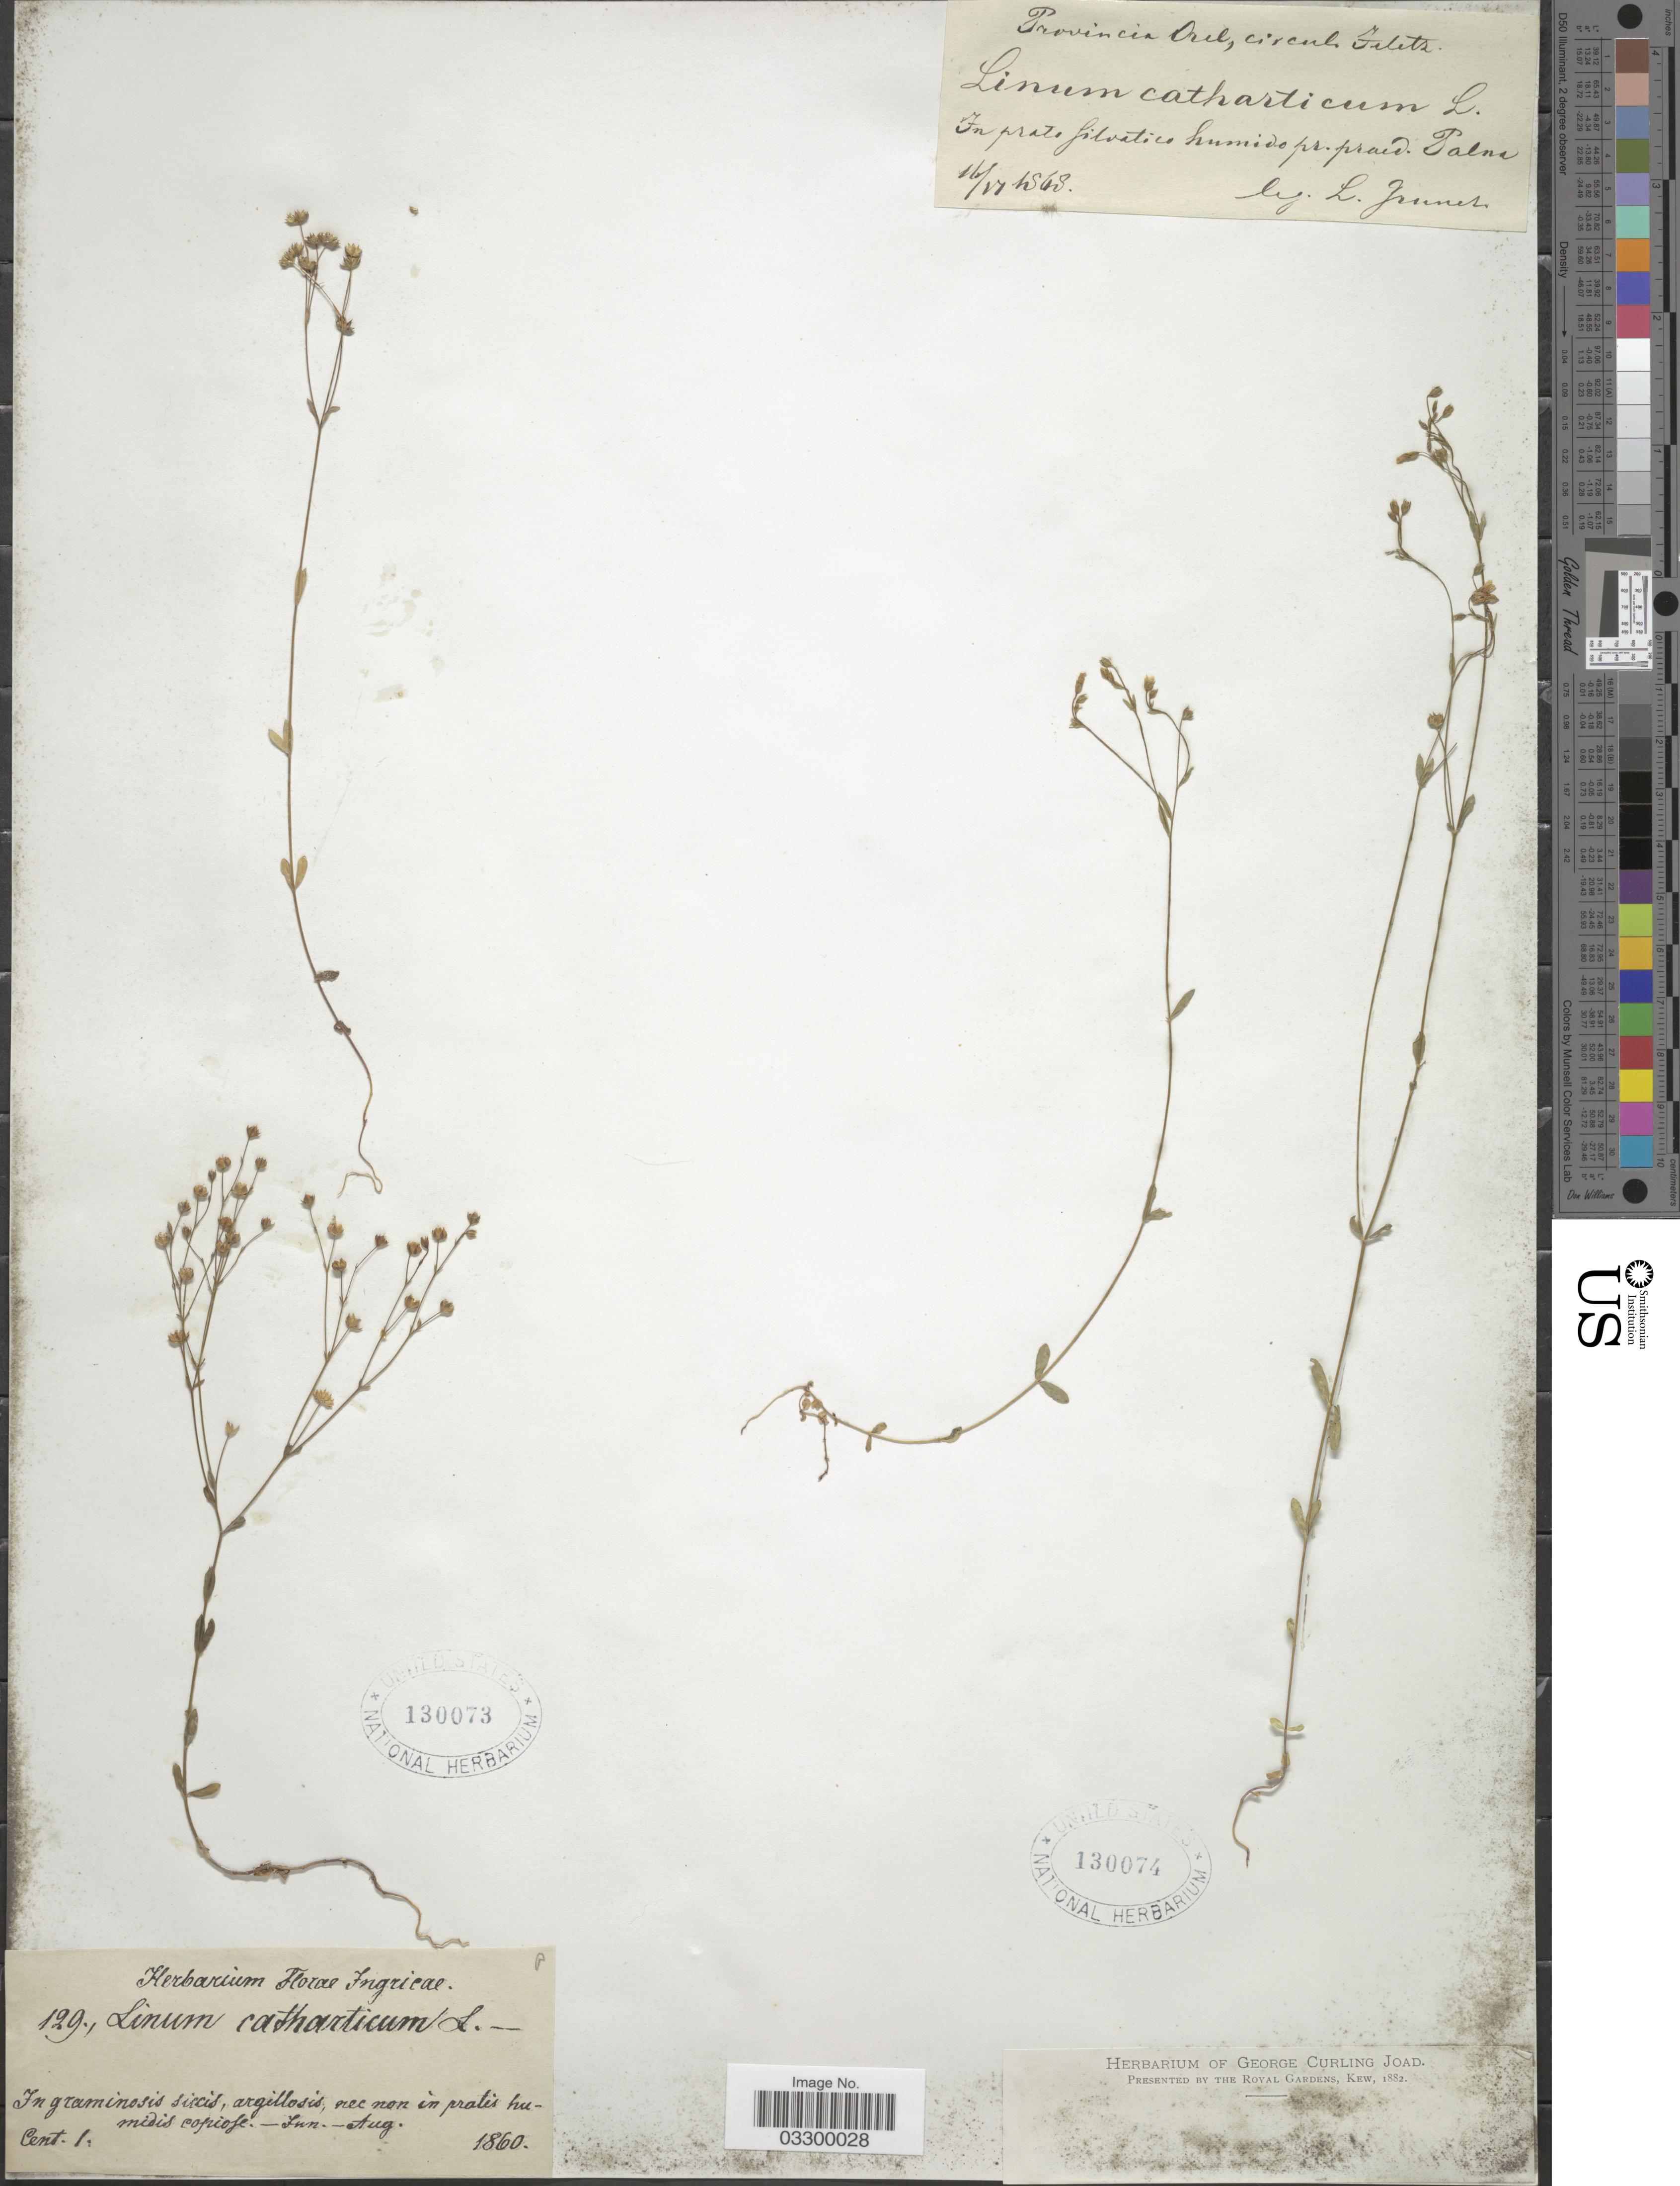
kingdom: Plantae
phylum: Tracheophyta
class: Magnoliopsida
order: Malpighiales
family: Linaceae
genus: Linum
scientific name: Linum catharticum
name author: L.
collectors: ex herb. Florae Ingricae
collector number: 129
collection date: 1860-06/1860-08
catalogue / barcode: US 130073